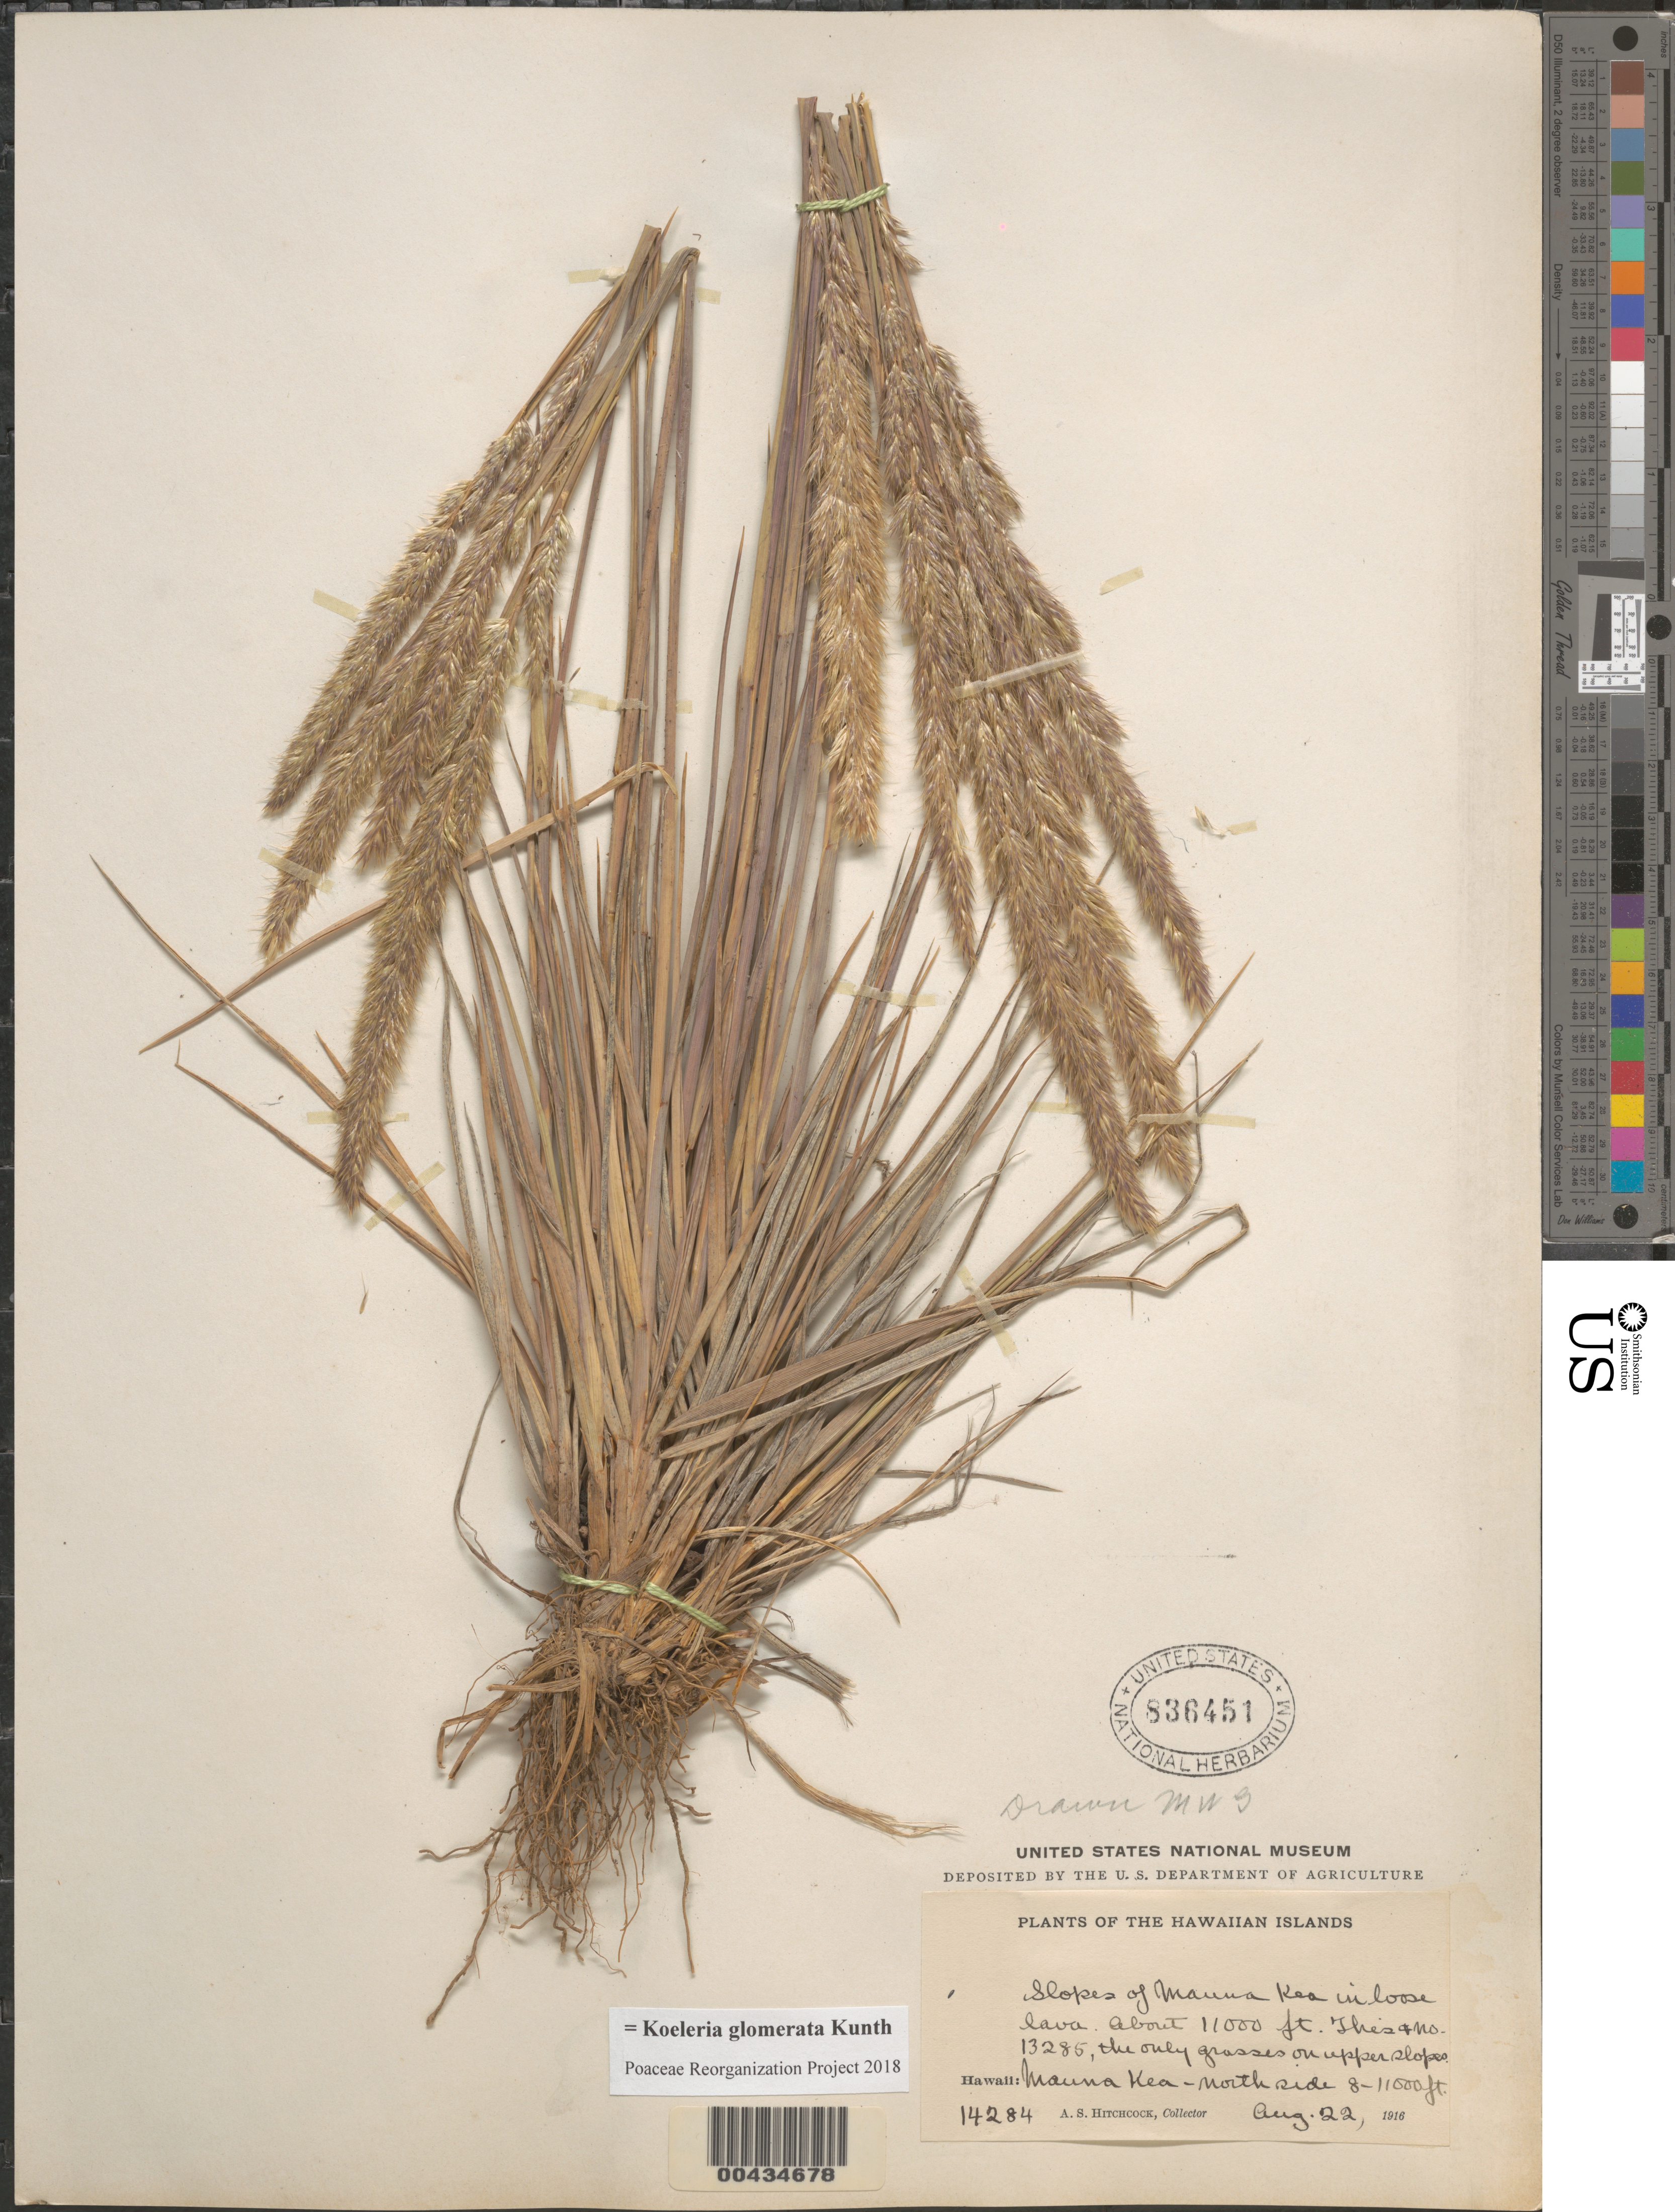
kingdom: Plantae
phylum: Tracheophyta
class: Liliopsida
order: Poales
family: Poaceae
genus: Koeleria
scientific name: Koeleria glomerata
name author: Kunth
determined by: Poaceae Reorganization Project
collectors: A. S. Hitchcock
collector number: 14284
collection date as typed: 22 Aug 1916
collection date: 1916-08-22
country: United States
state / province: Hawaii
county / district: Hawaii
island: Hawaii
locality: Slopes of Mauna Kea, N side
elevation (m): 2438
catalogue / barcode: US 836451